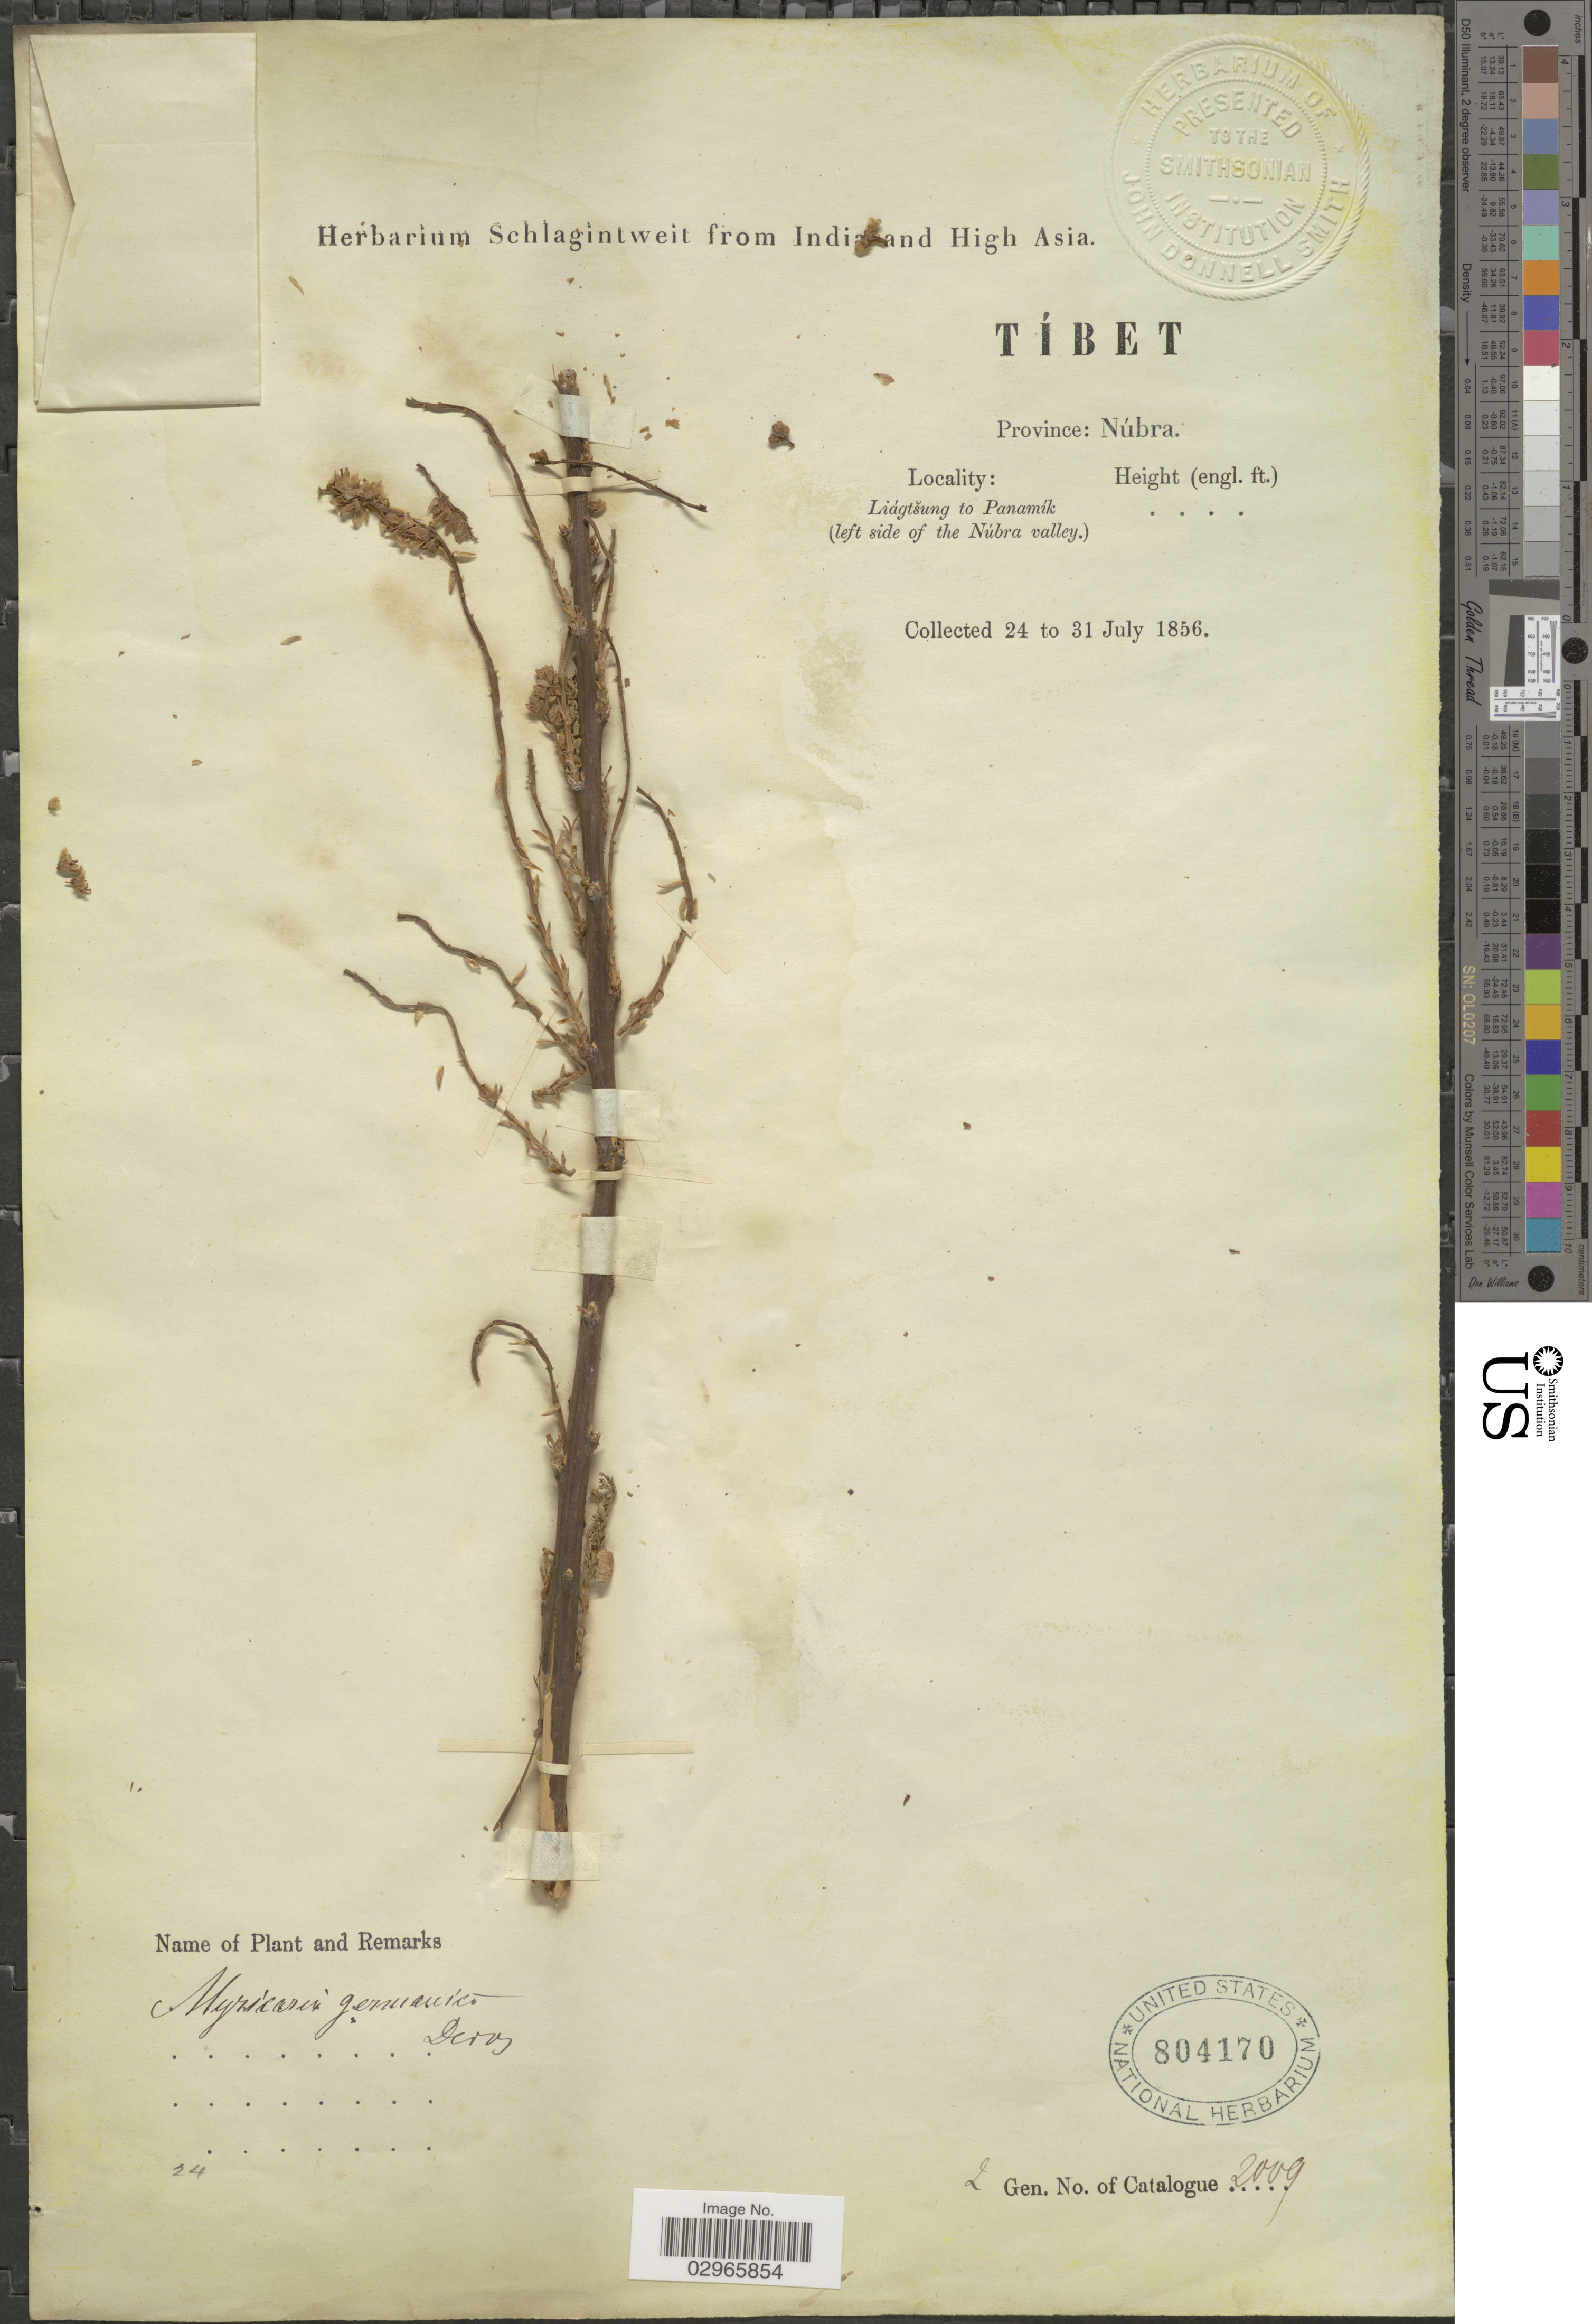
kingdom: Plantae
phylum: Tracheophyta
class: Magnoliopsida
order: Caryophyllales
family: Tamaricaceae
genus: Myricaria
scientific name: Myricaria germanica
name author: (L.) Desv.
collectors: ex herb. Schlagintweit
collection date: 1856-07-24/1856-07-31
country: China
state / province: Xizang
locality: Tíbet. Province: Núbra. Liágtsung to Panamík (left side of the Núbra valley).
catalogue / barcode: US 804170